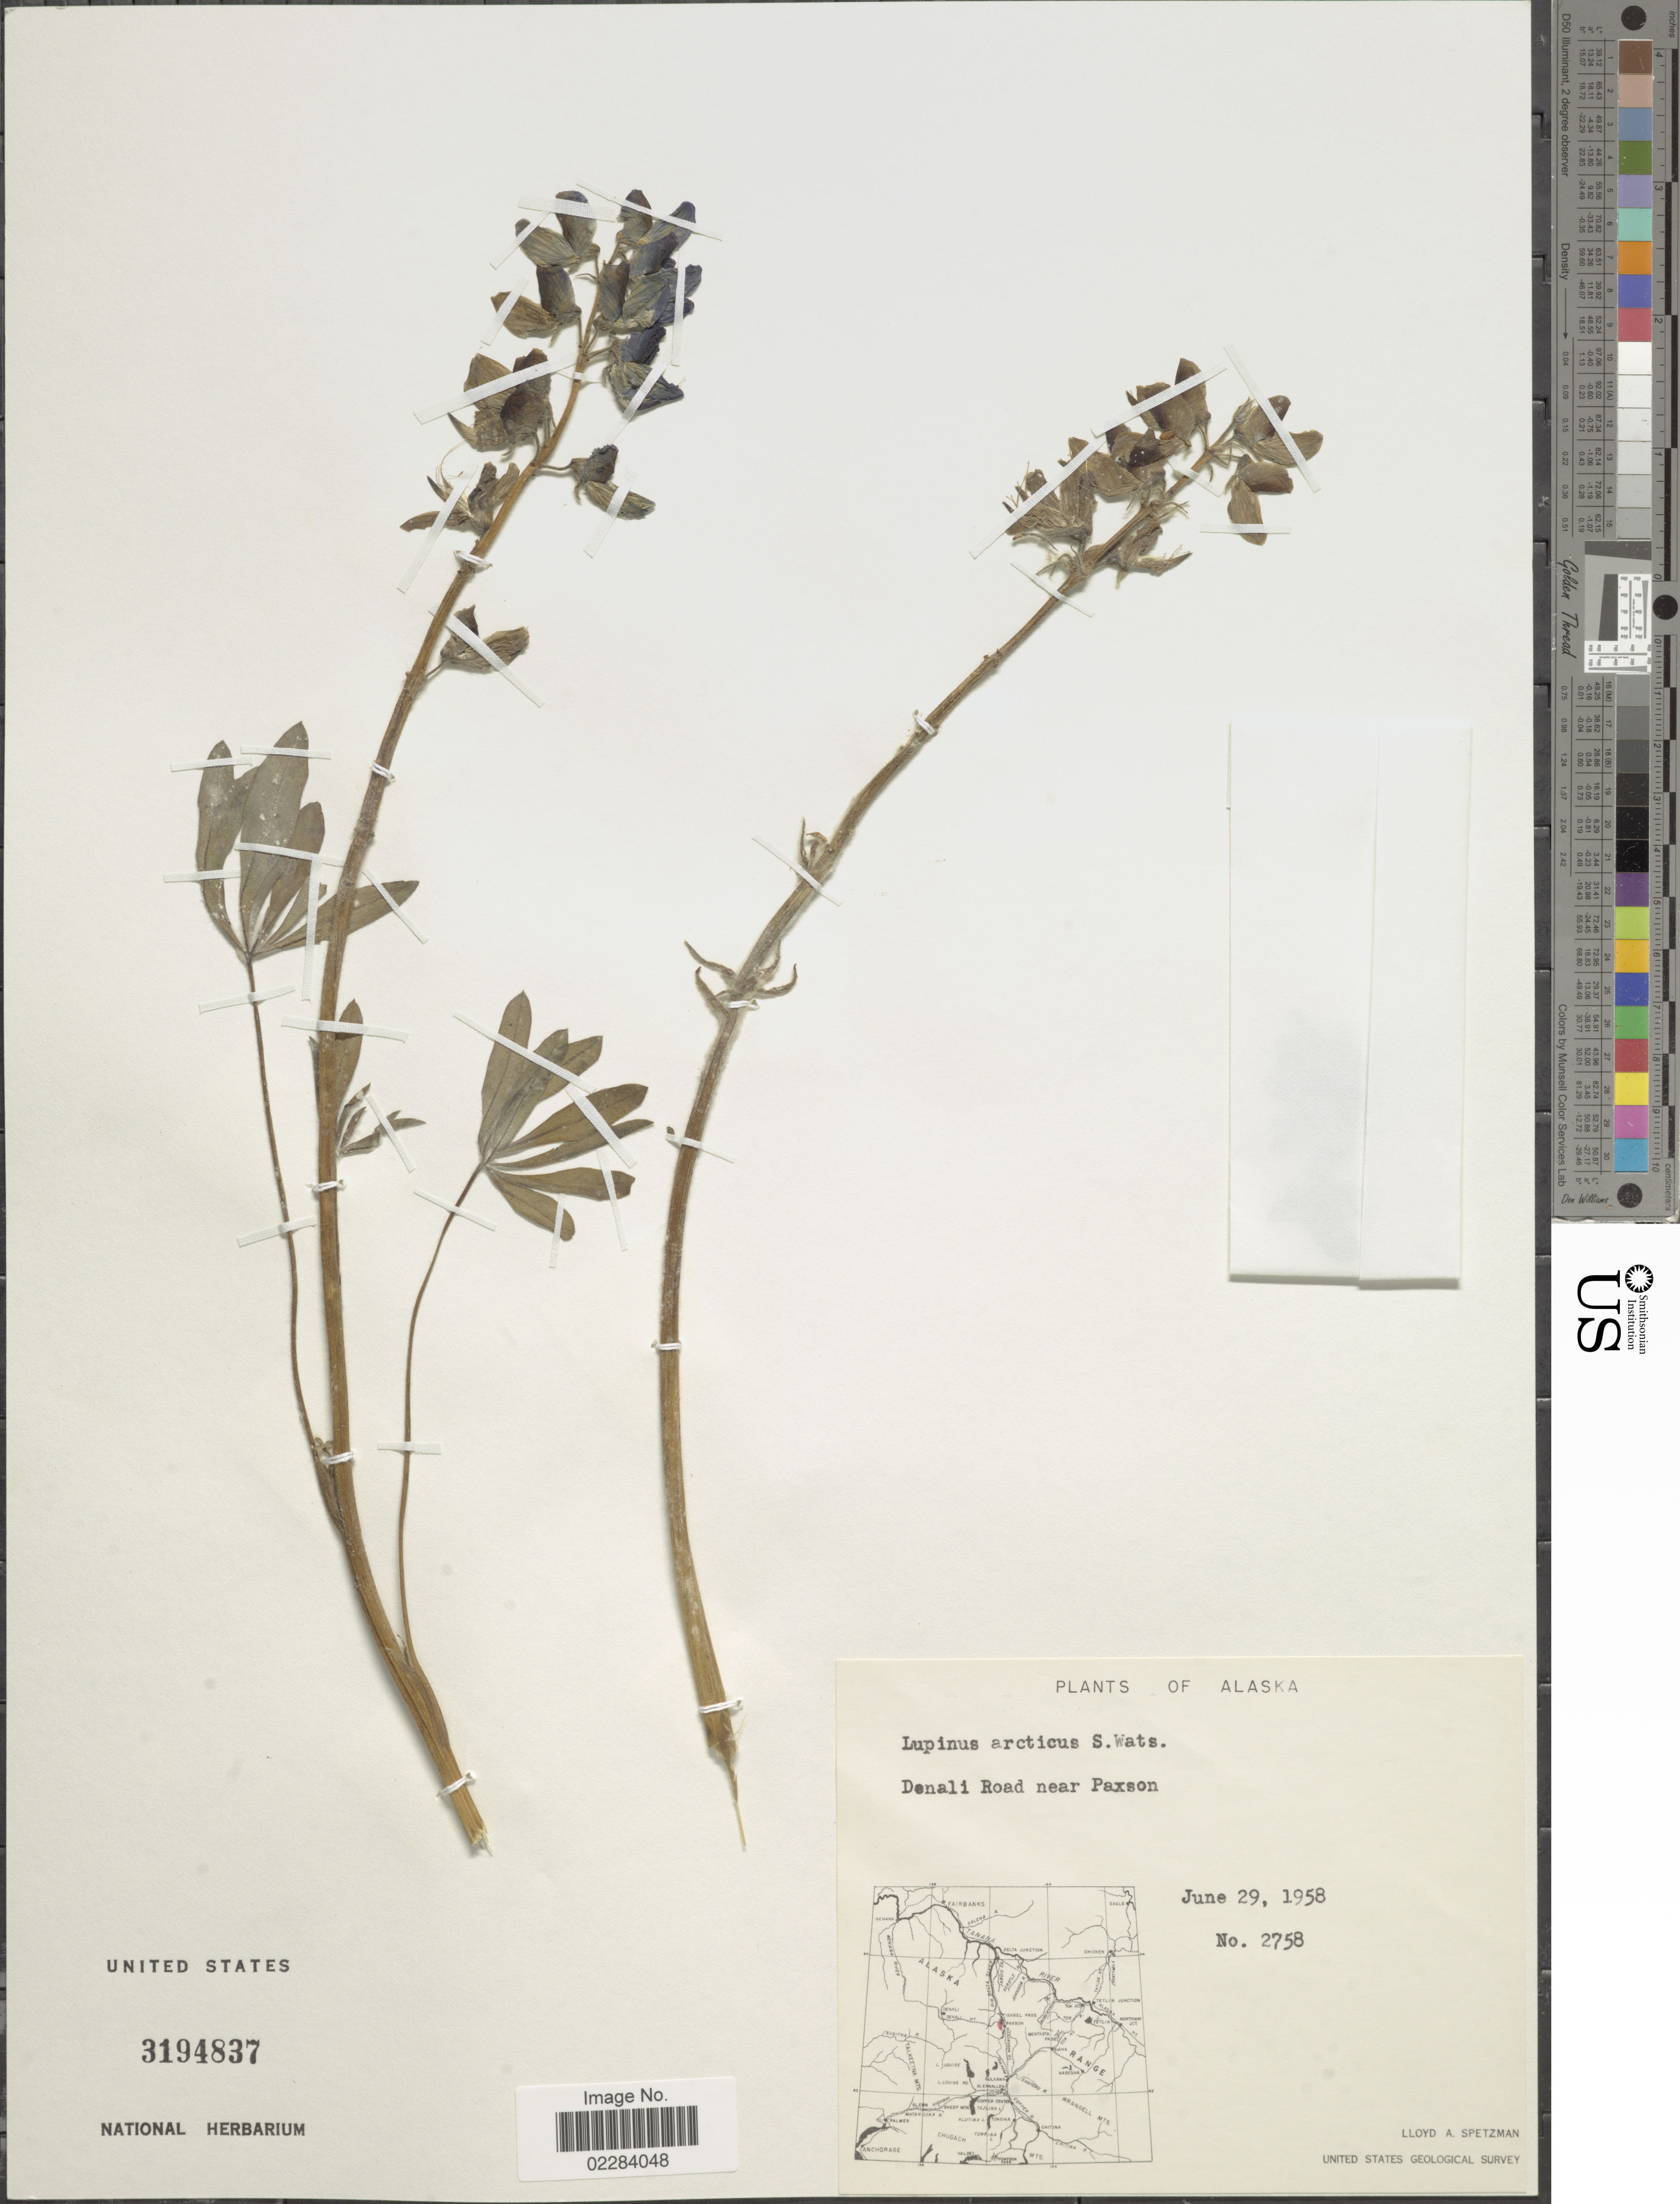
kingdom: Plantae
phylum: Tracheophyta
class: Magnoliopsida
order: Fabales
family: Fabaceae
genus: Lupinus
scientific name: Lupinus arcticus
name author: S. Watson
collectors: L. Spetzman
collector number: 2758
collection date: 1958-06-29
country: United States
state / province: Alaska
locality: Denali Road near Paxson.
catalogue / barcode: US 3194837